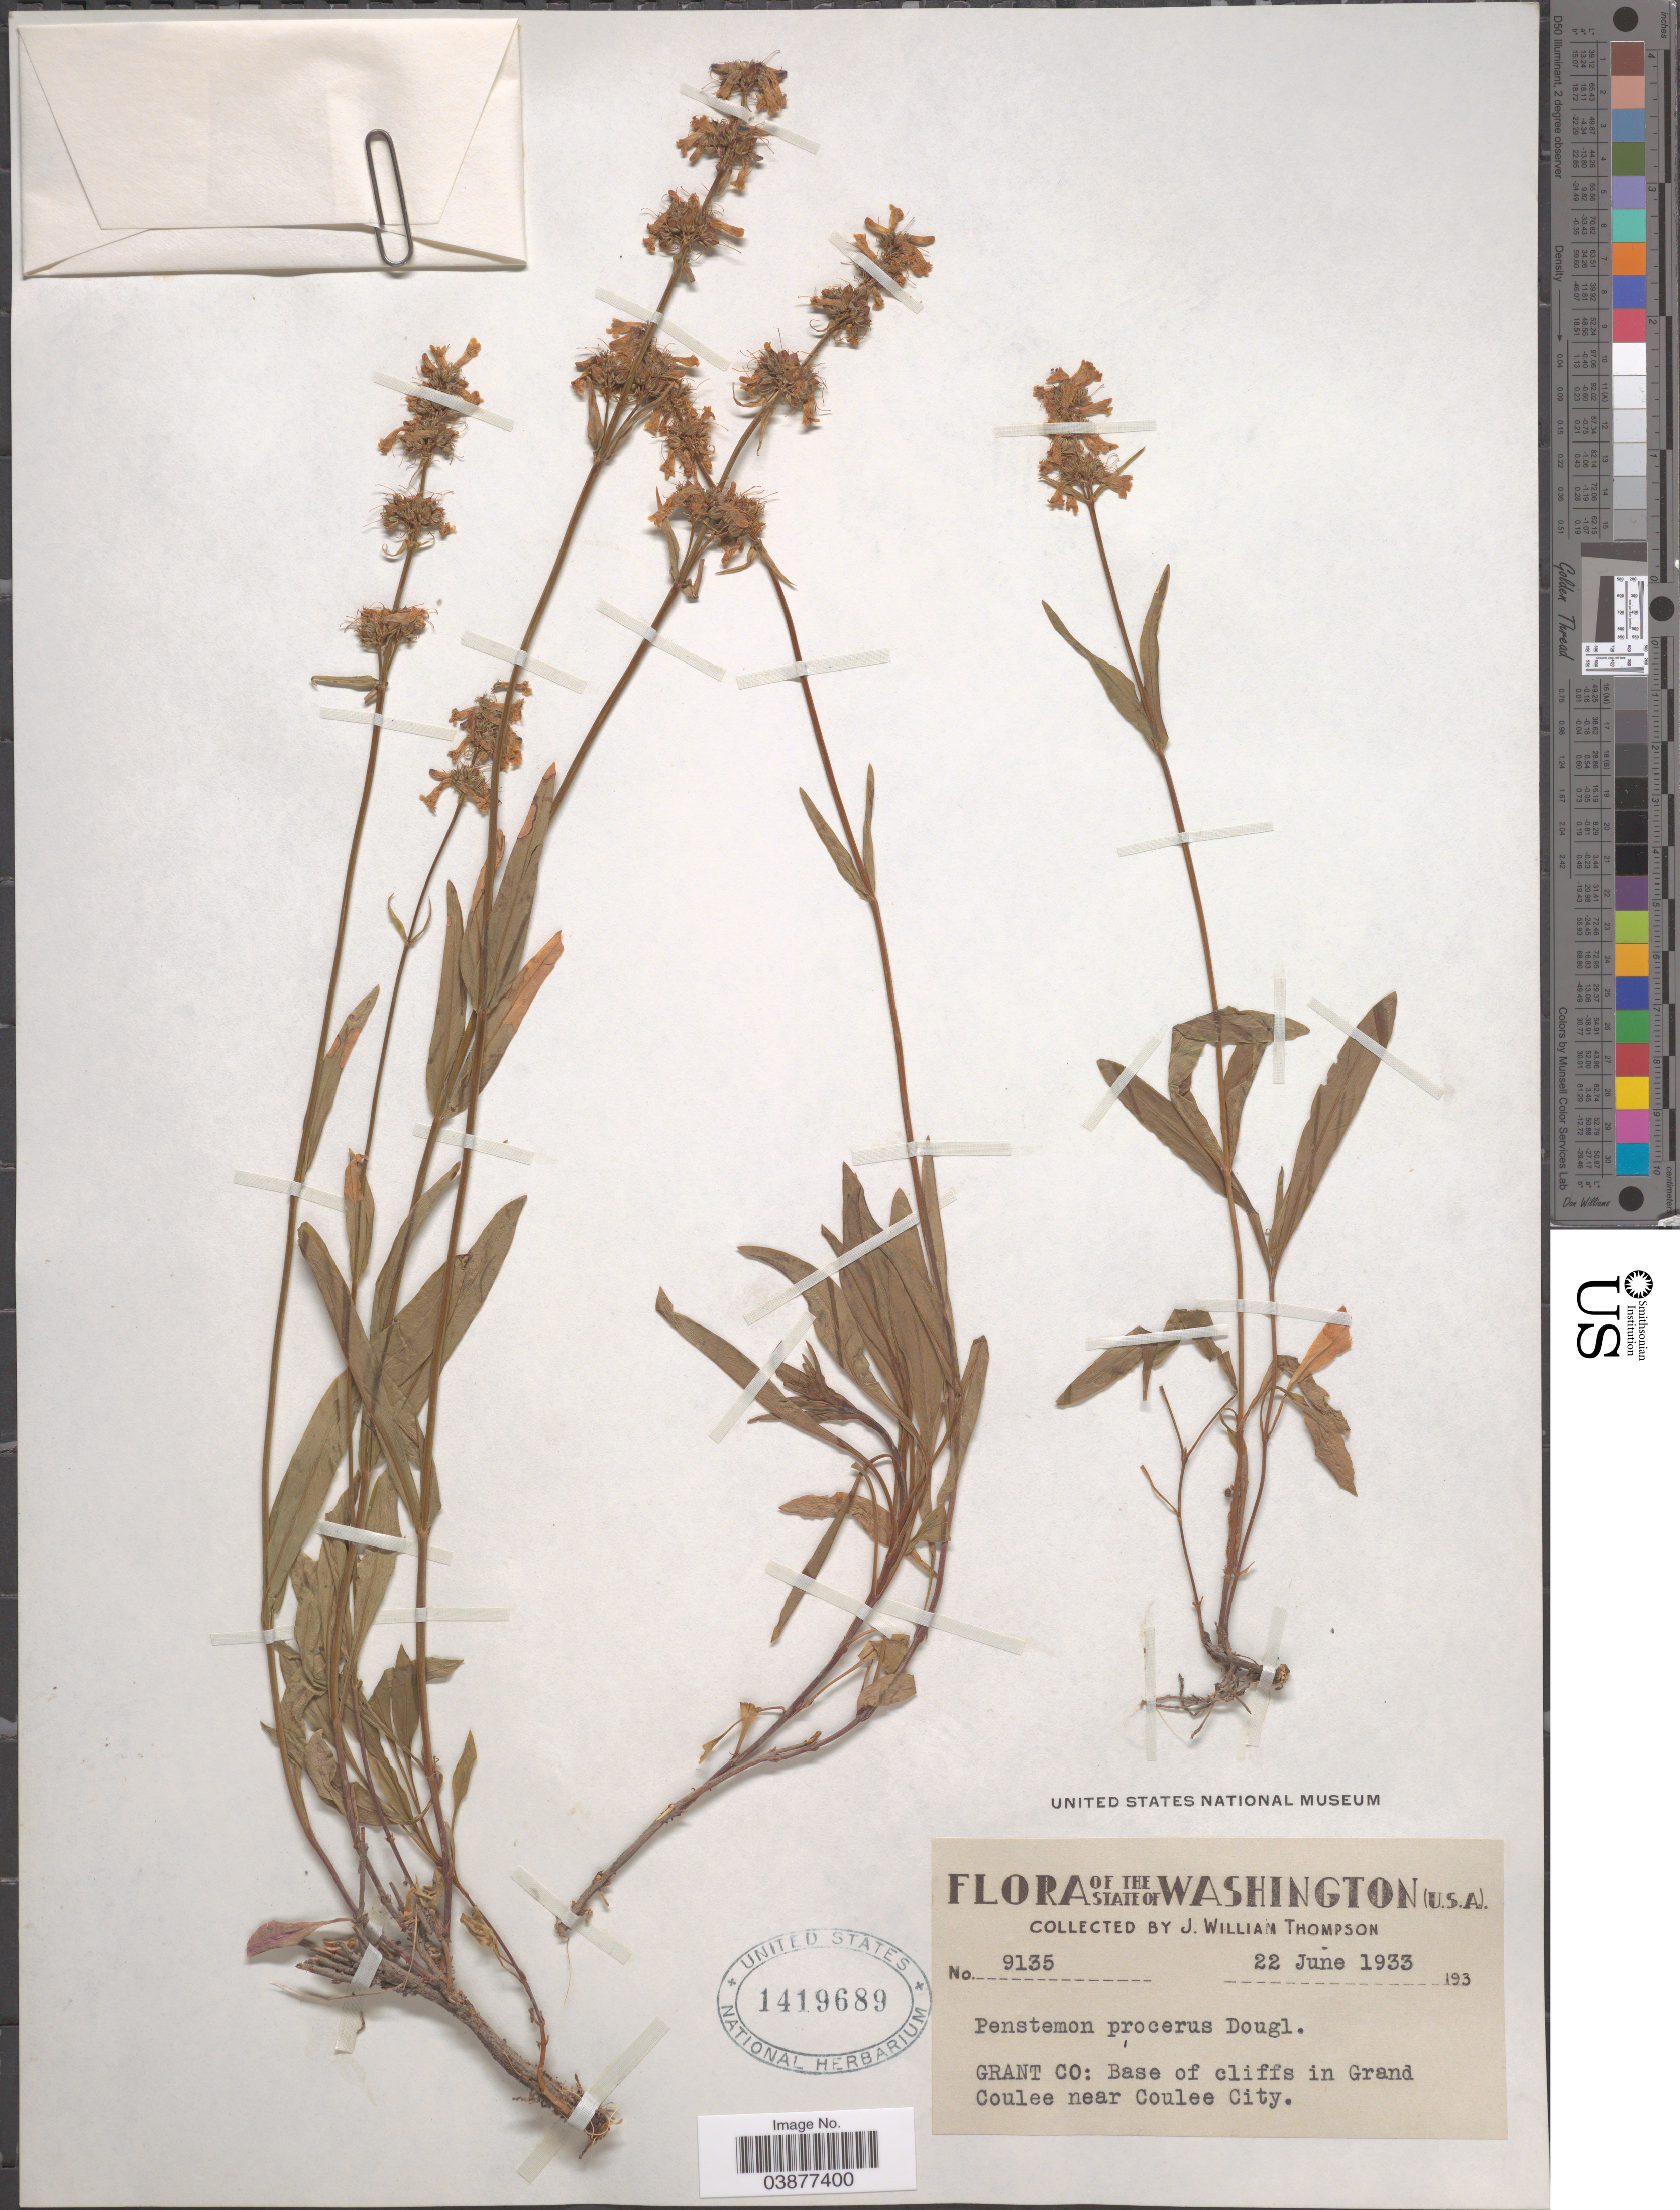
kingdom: Plantae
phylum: Tracheophyta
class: Magnoliopsida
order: Lamiales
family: Plantaginaceae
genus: Penstemon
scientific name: Penstemon procerus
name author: Douglas ex Graham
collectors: J. W. Thompson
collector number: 9135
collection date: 1933-06-22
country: United States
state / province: Washington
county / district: Grant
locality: Grant Co: Base of cliffs in Grand Coulee near Coulee City.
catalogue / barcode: US 1419689